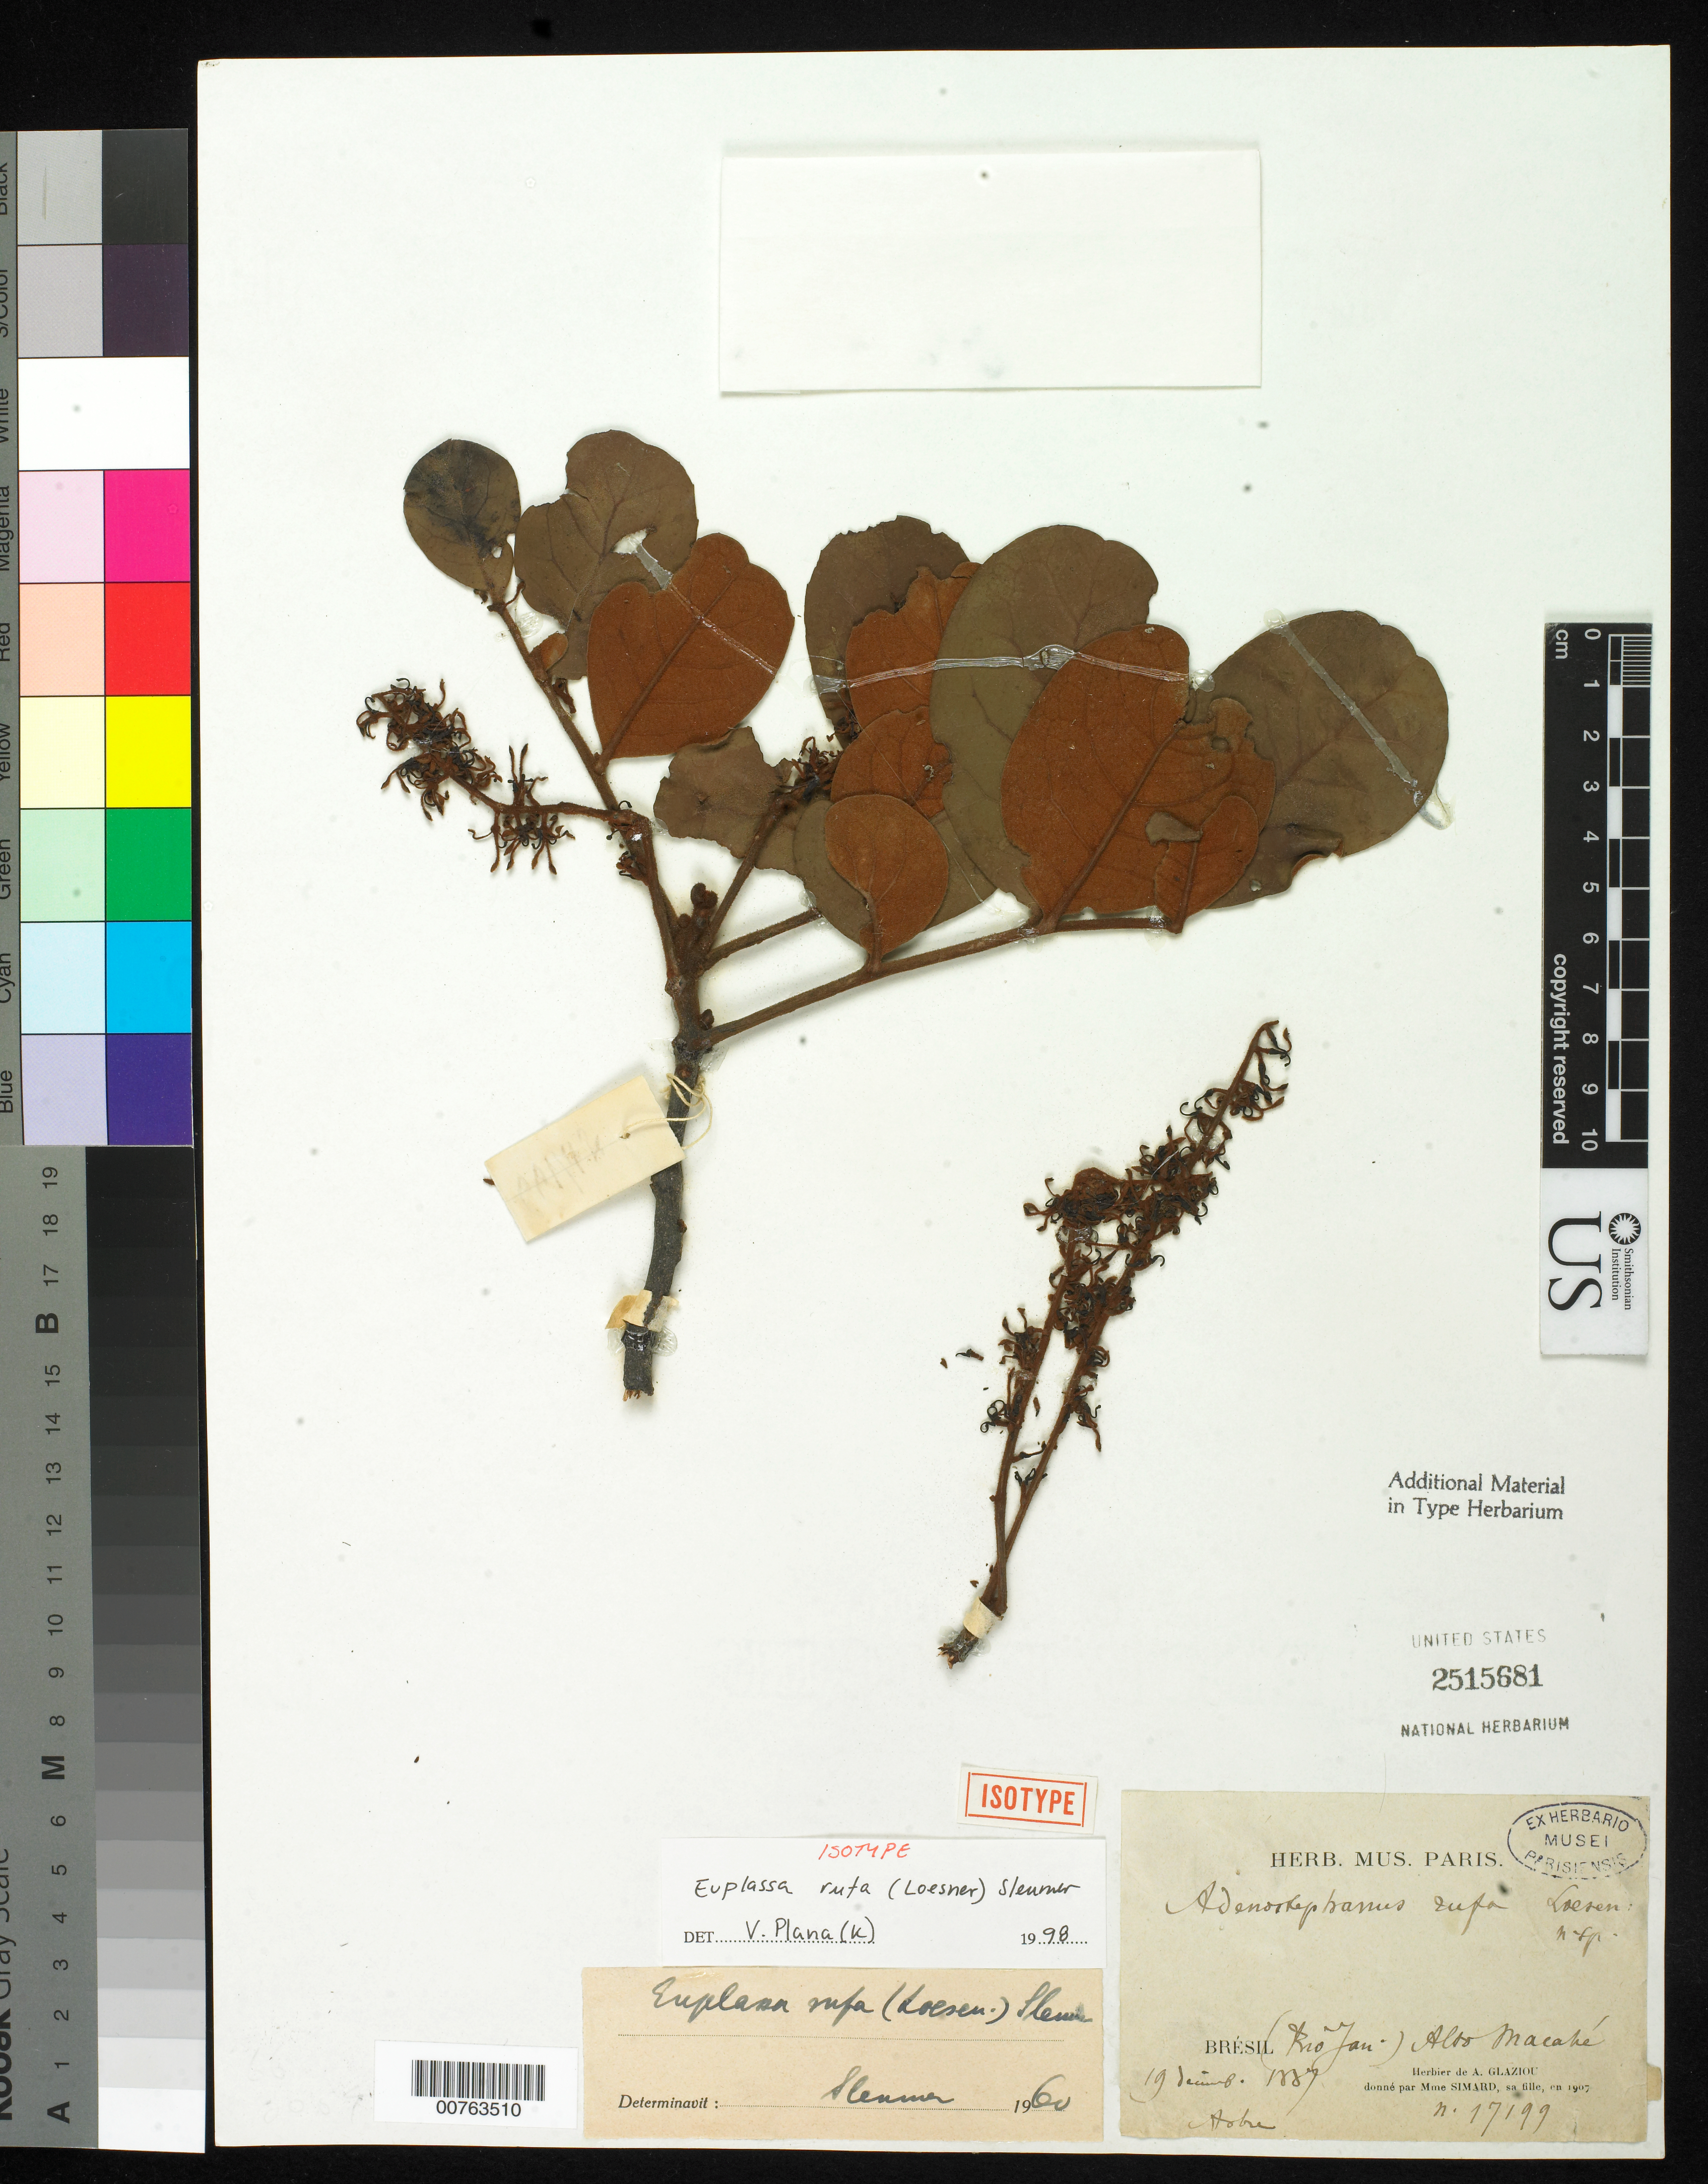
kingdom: Plantae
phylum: Tracheophyta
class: Magnoliopsida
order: Proteales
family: Proteaceae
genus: Adenostephanus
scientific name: Adenostephanus rufa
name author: Loes.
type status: Isotype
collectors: A. F. M. Glaziou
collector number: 17199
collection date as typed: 1907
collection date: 1907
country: Brazil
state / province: Rio de Janeiro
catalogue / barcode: US 2515681